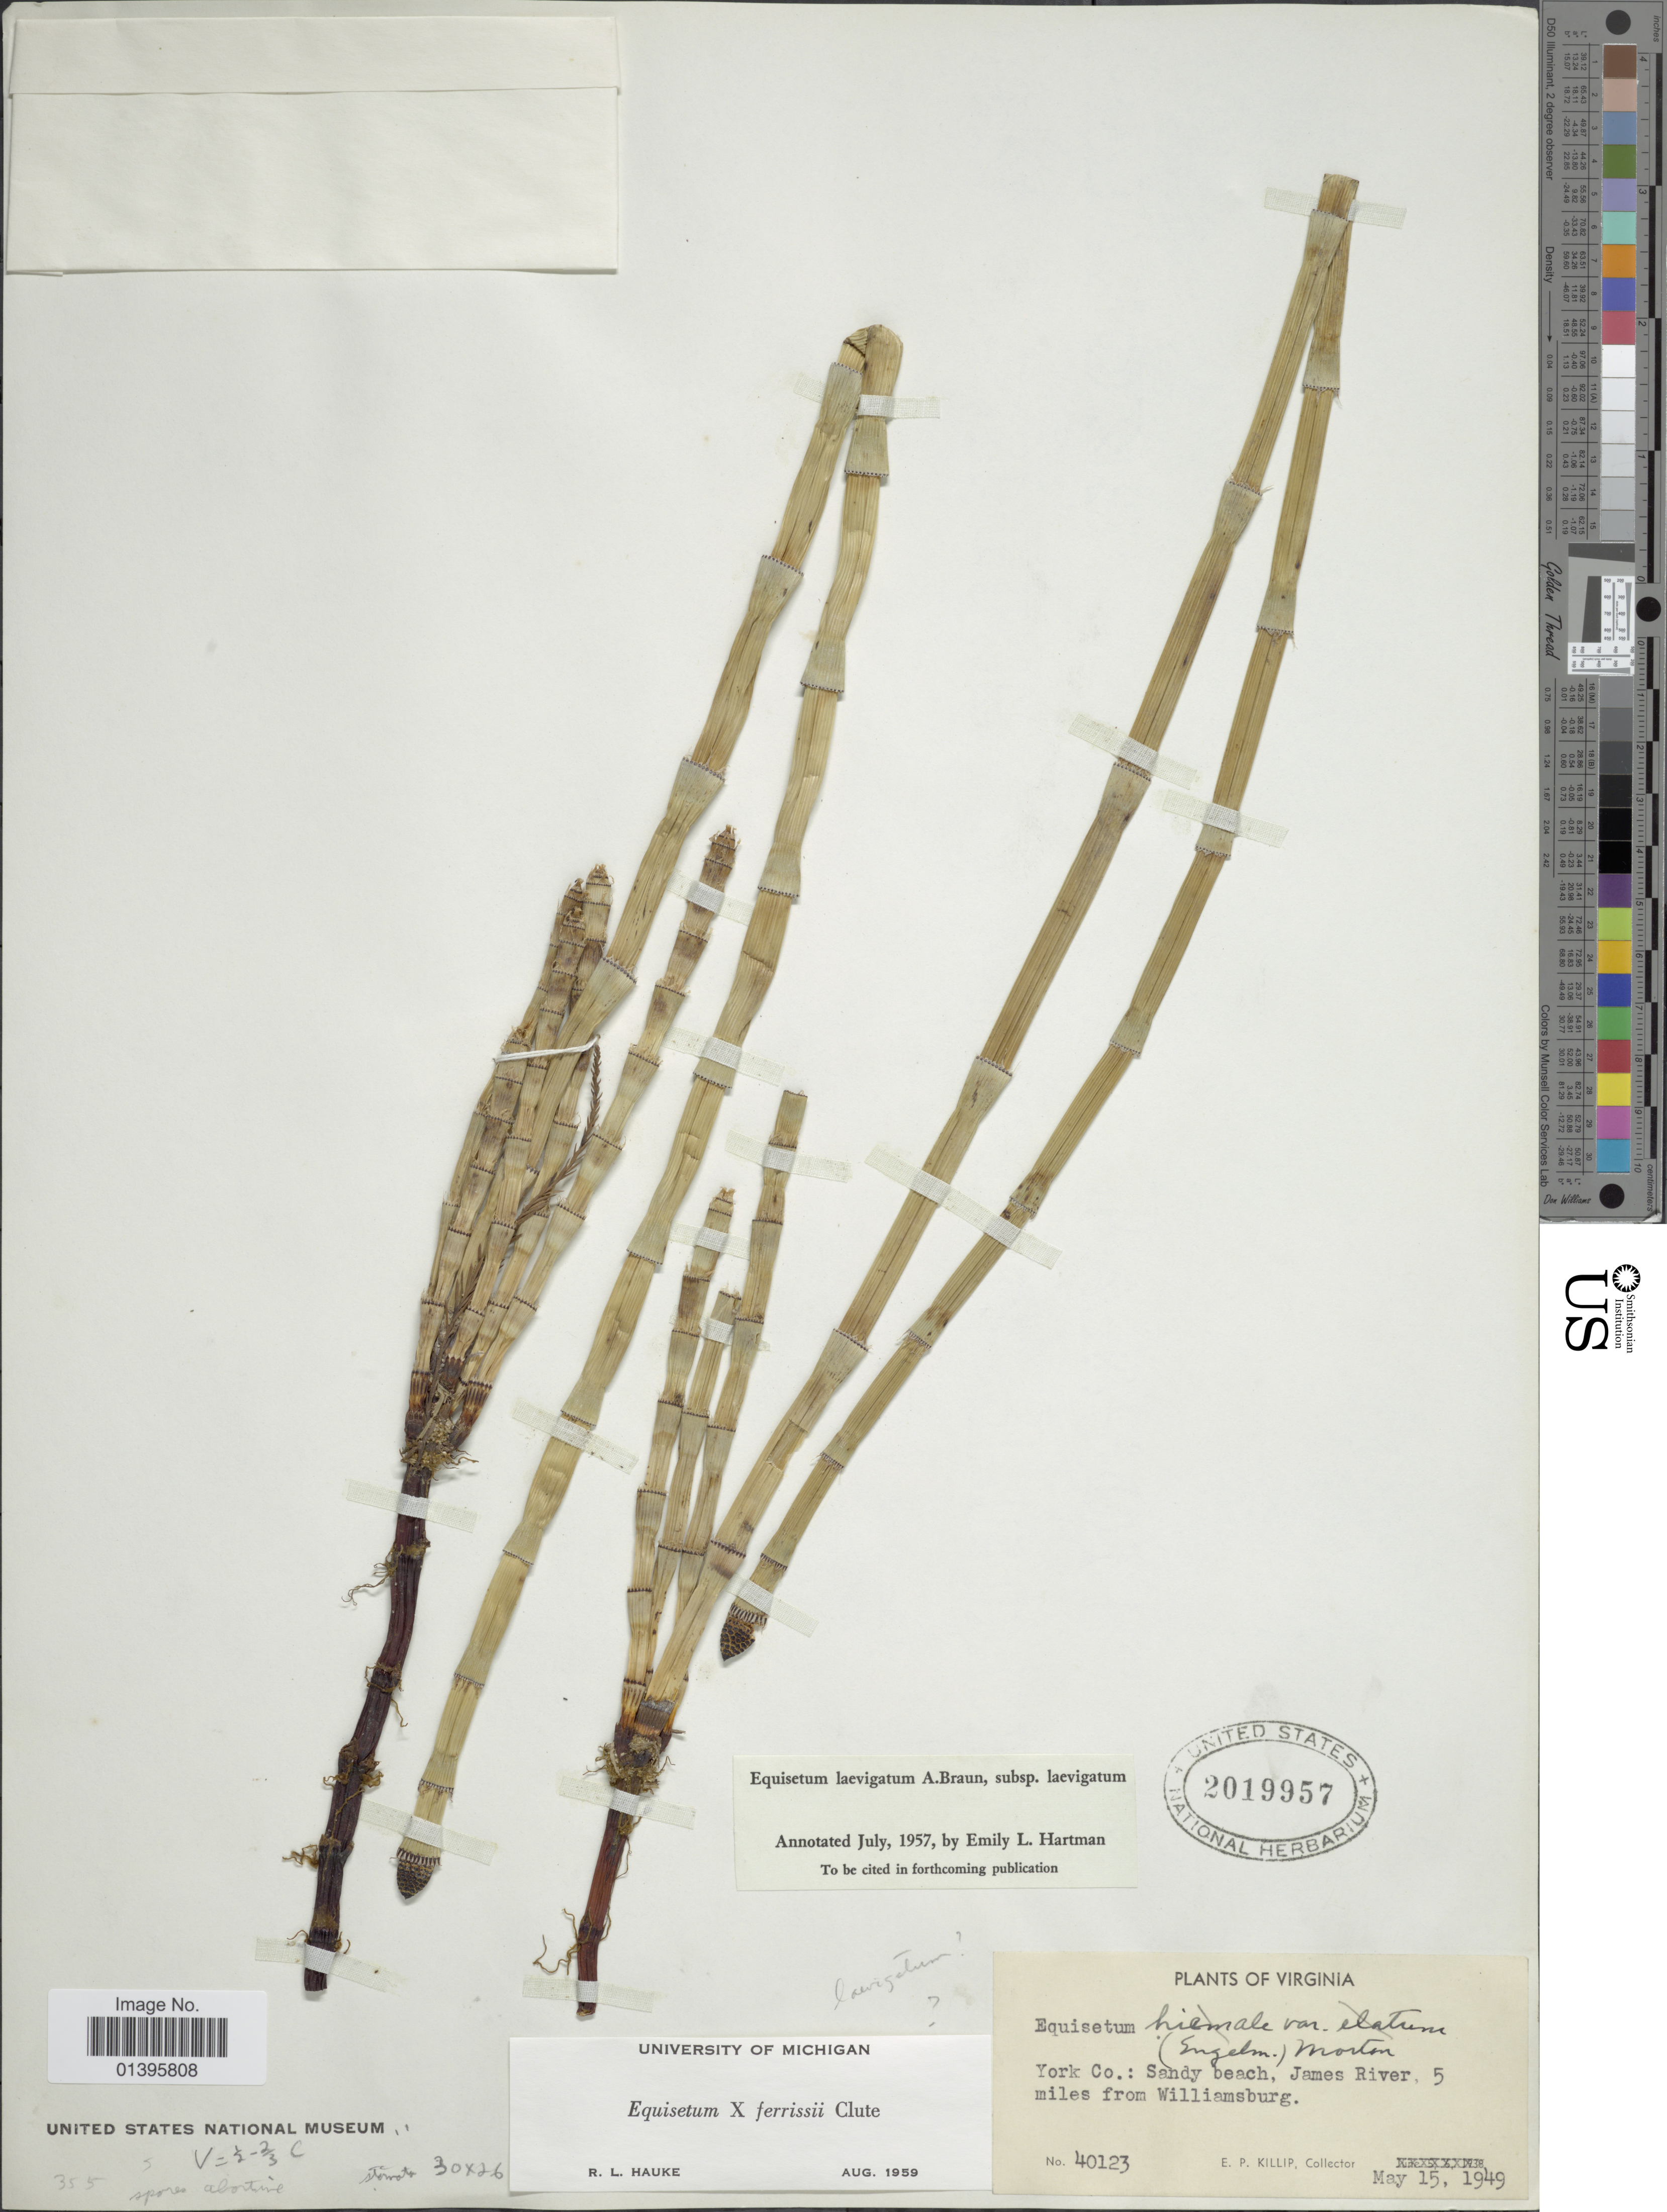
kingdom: Plantae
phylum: Tracheophyta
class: Polypodiopsida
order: Equisetales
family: Equisetaceae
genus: Equisetum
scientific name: Equisetum x ferrissii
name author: Clute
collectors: E. P. Killip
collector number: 40123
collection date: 1949-05-15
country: United States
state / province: Virginia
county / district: York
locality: York Co.: Sandy beach, James River, 5 miles from Williamsburg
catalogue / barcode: US 2019957